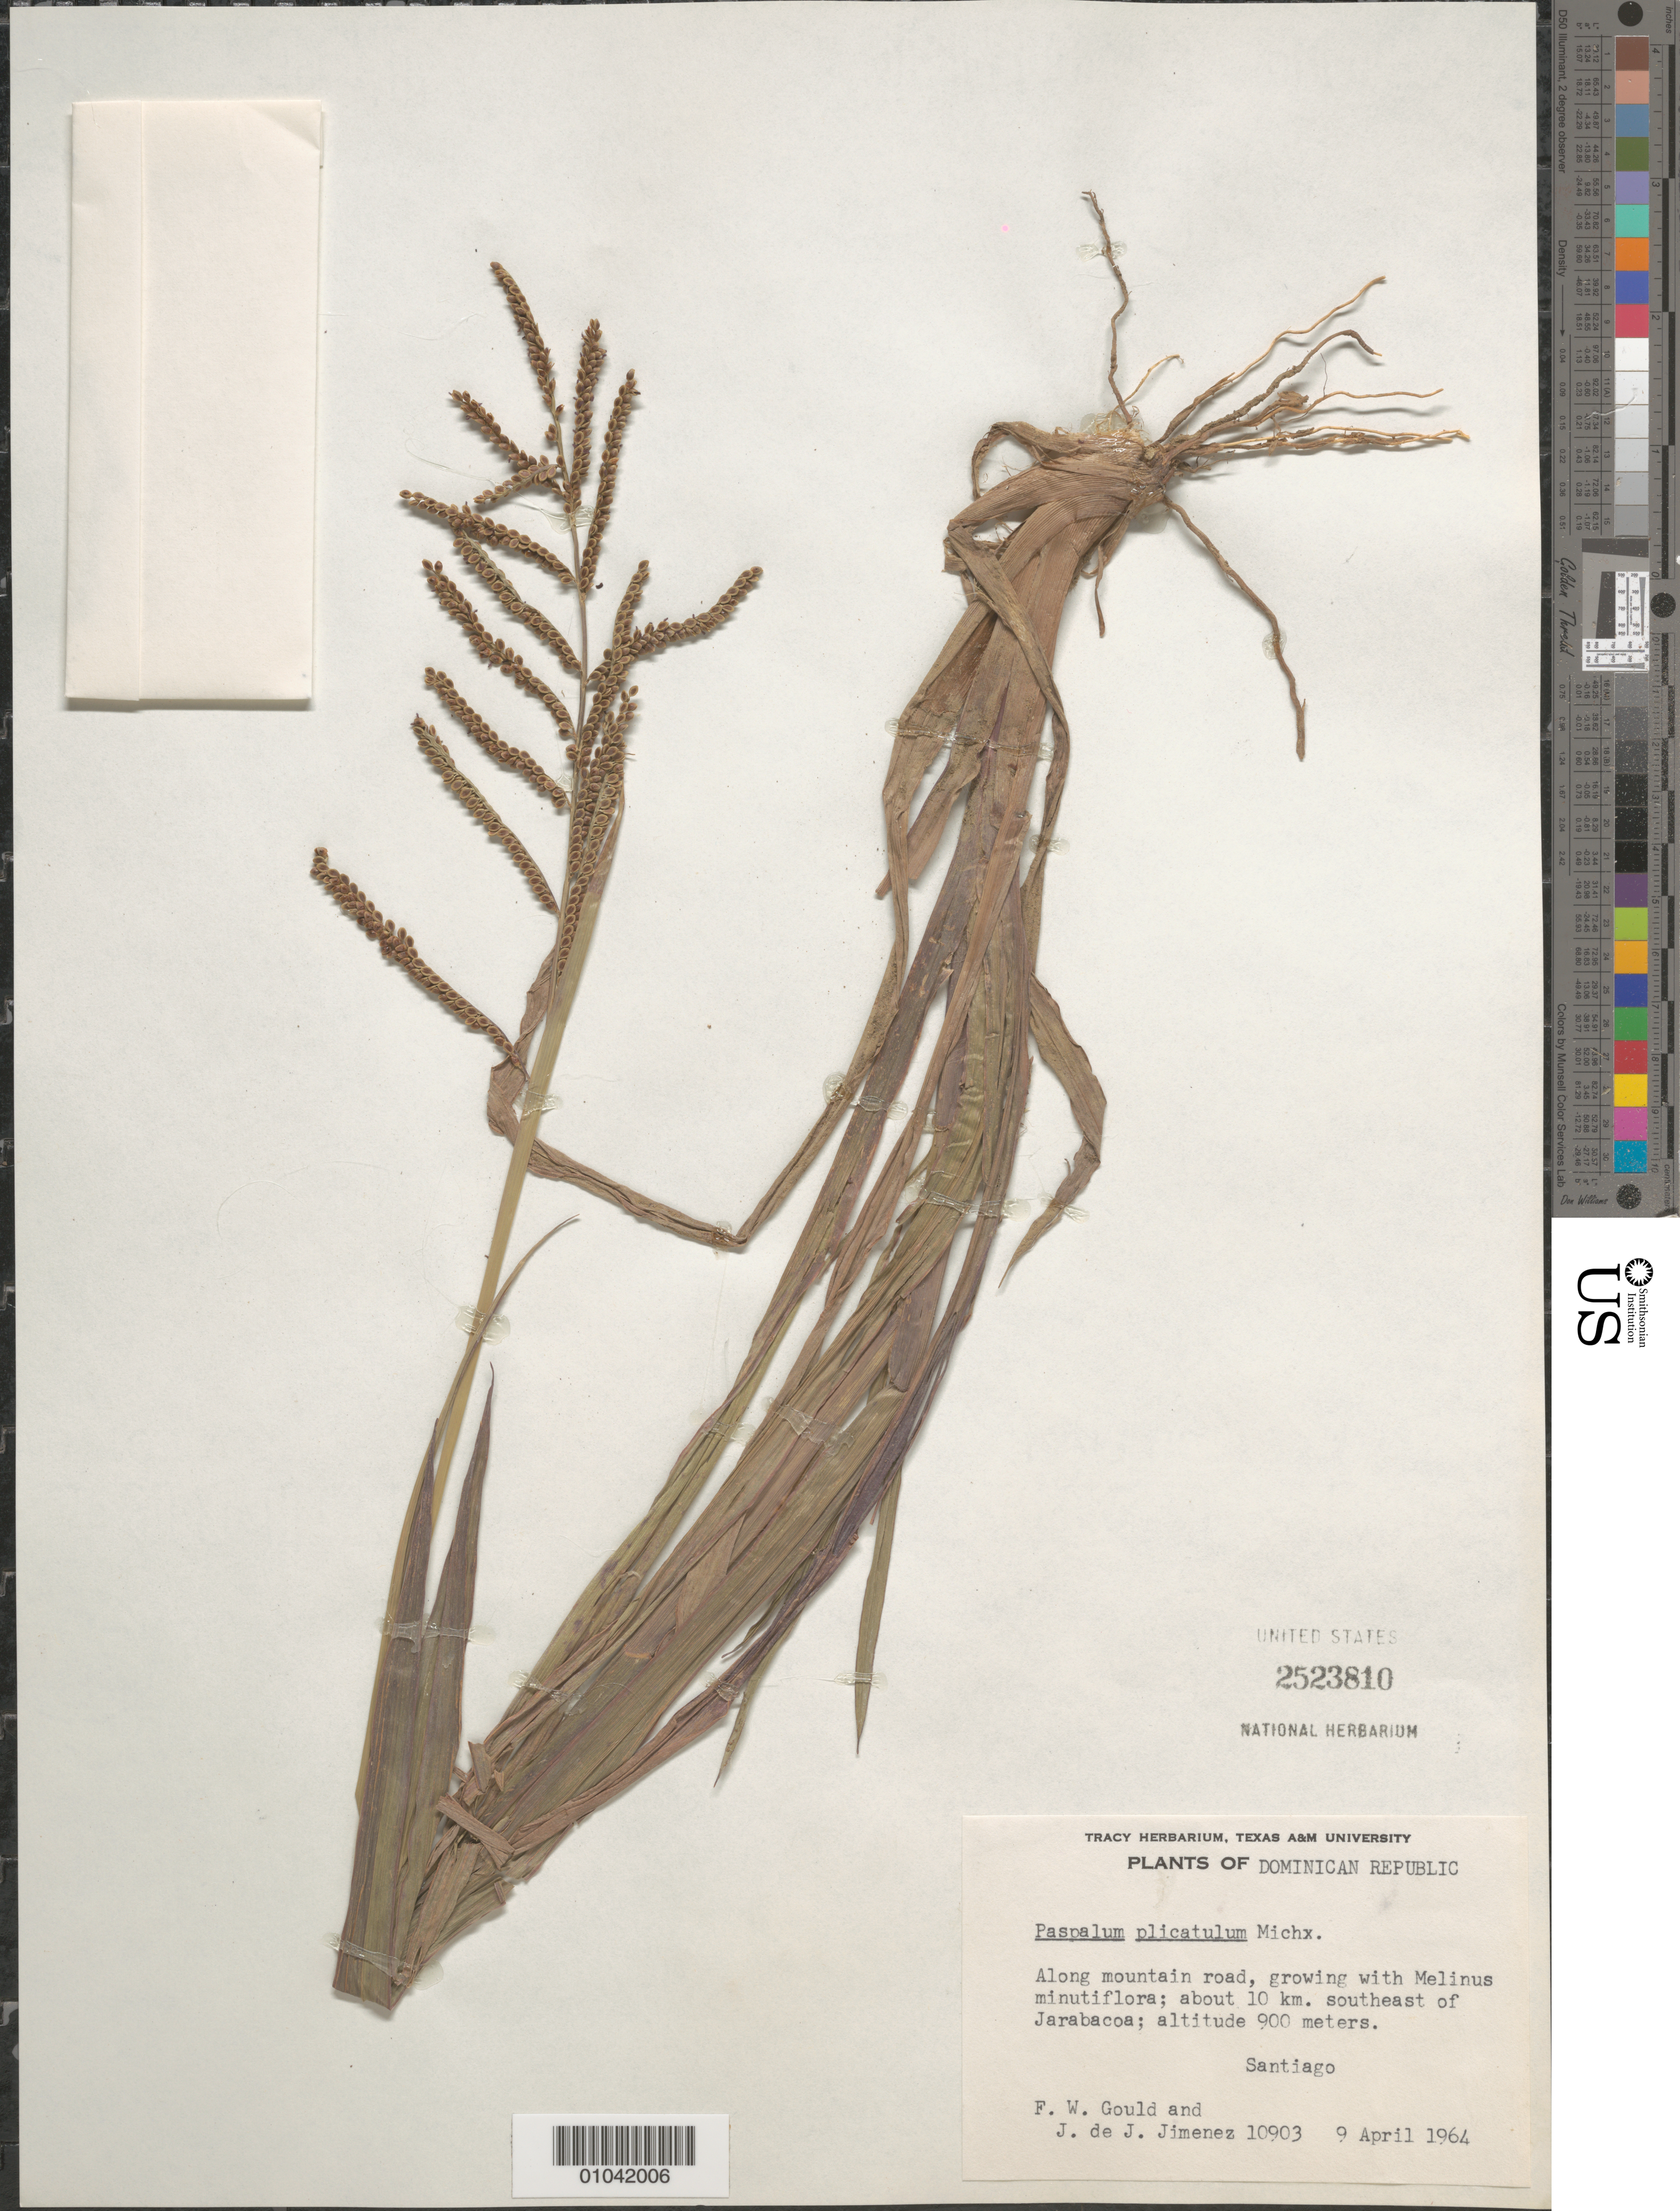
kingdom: Plantae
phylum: Tracheophyta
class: Liliopsida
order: Poales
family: Poaceae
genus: Paspalum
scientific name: Paspalum plicatulum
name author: Michx.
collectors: F. W. Gould & J. J. Jiménez Almonte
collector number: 10903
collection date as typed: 09 Apr 1964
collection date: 1964-04-09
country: Dominican Republic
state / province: Santiago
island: Hispaniola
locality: About 10 km SE of Jarabacoa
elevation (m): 900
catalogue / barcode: US 2523810